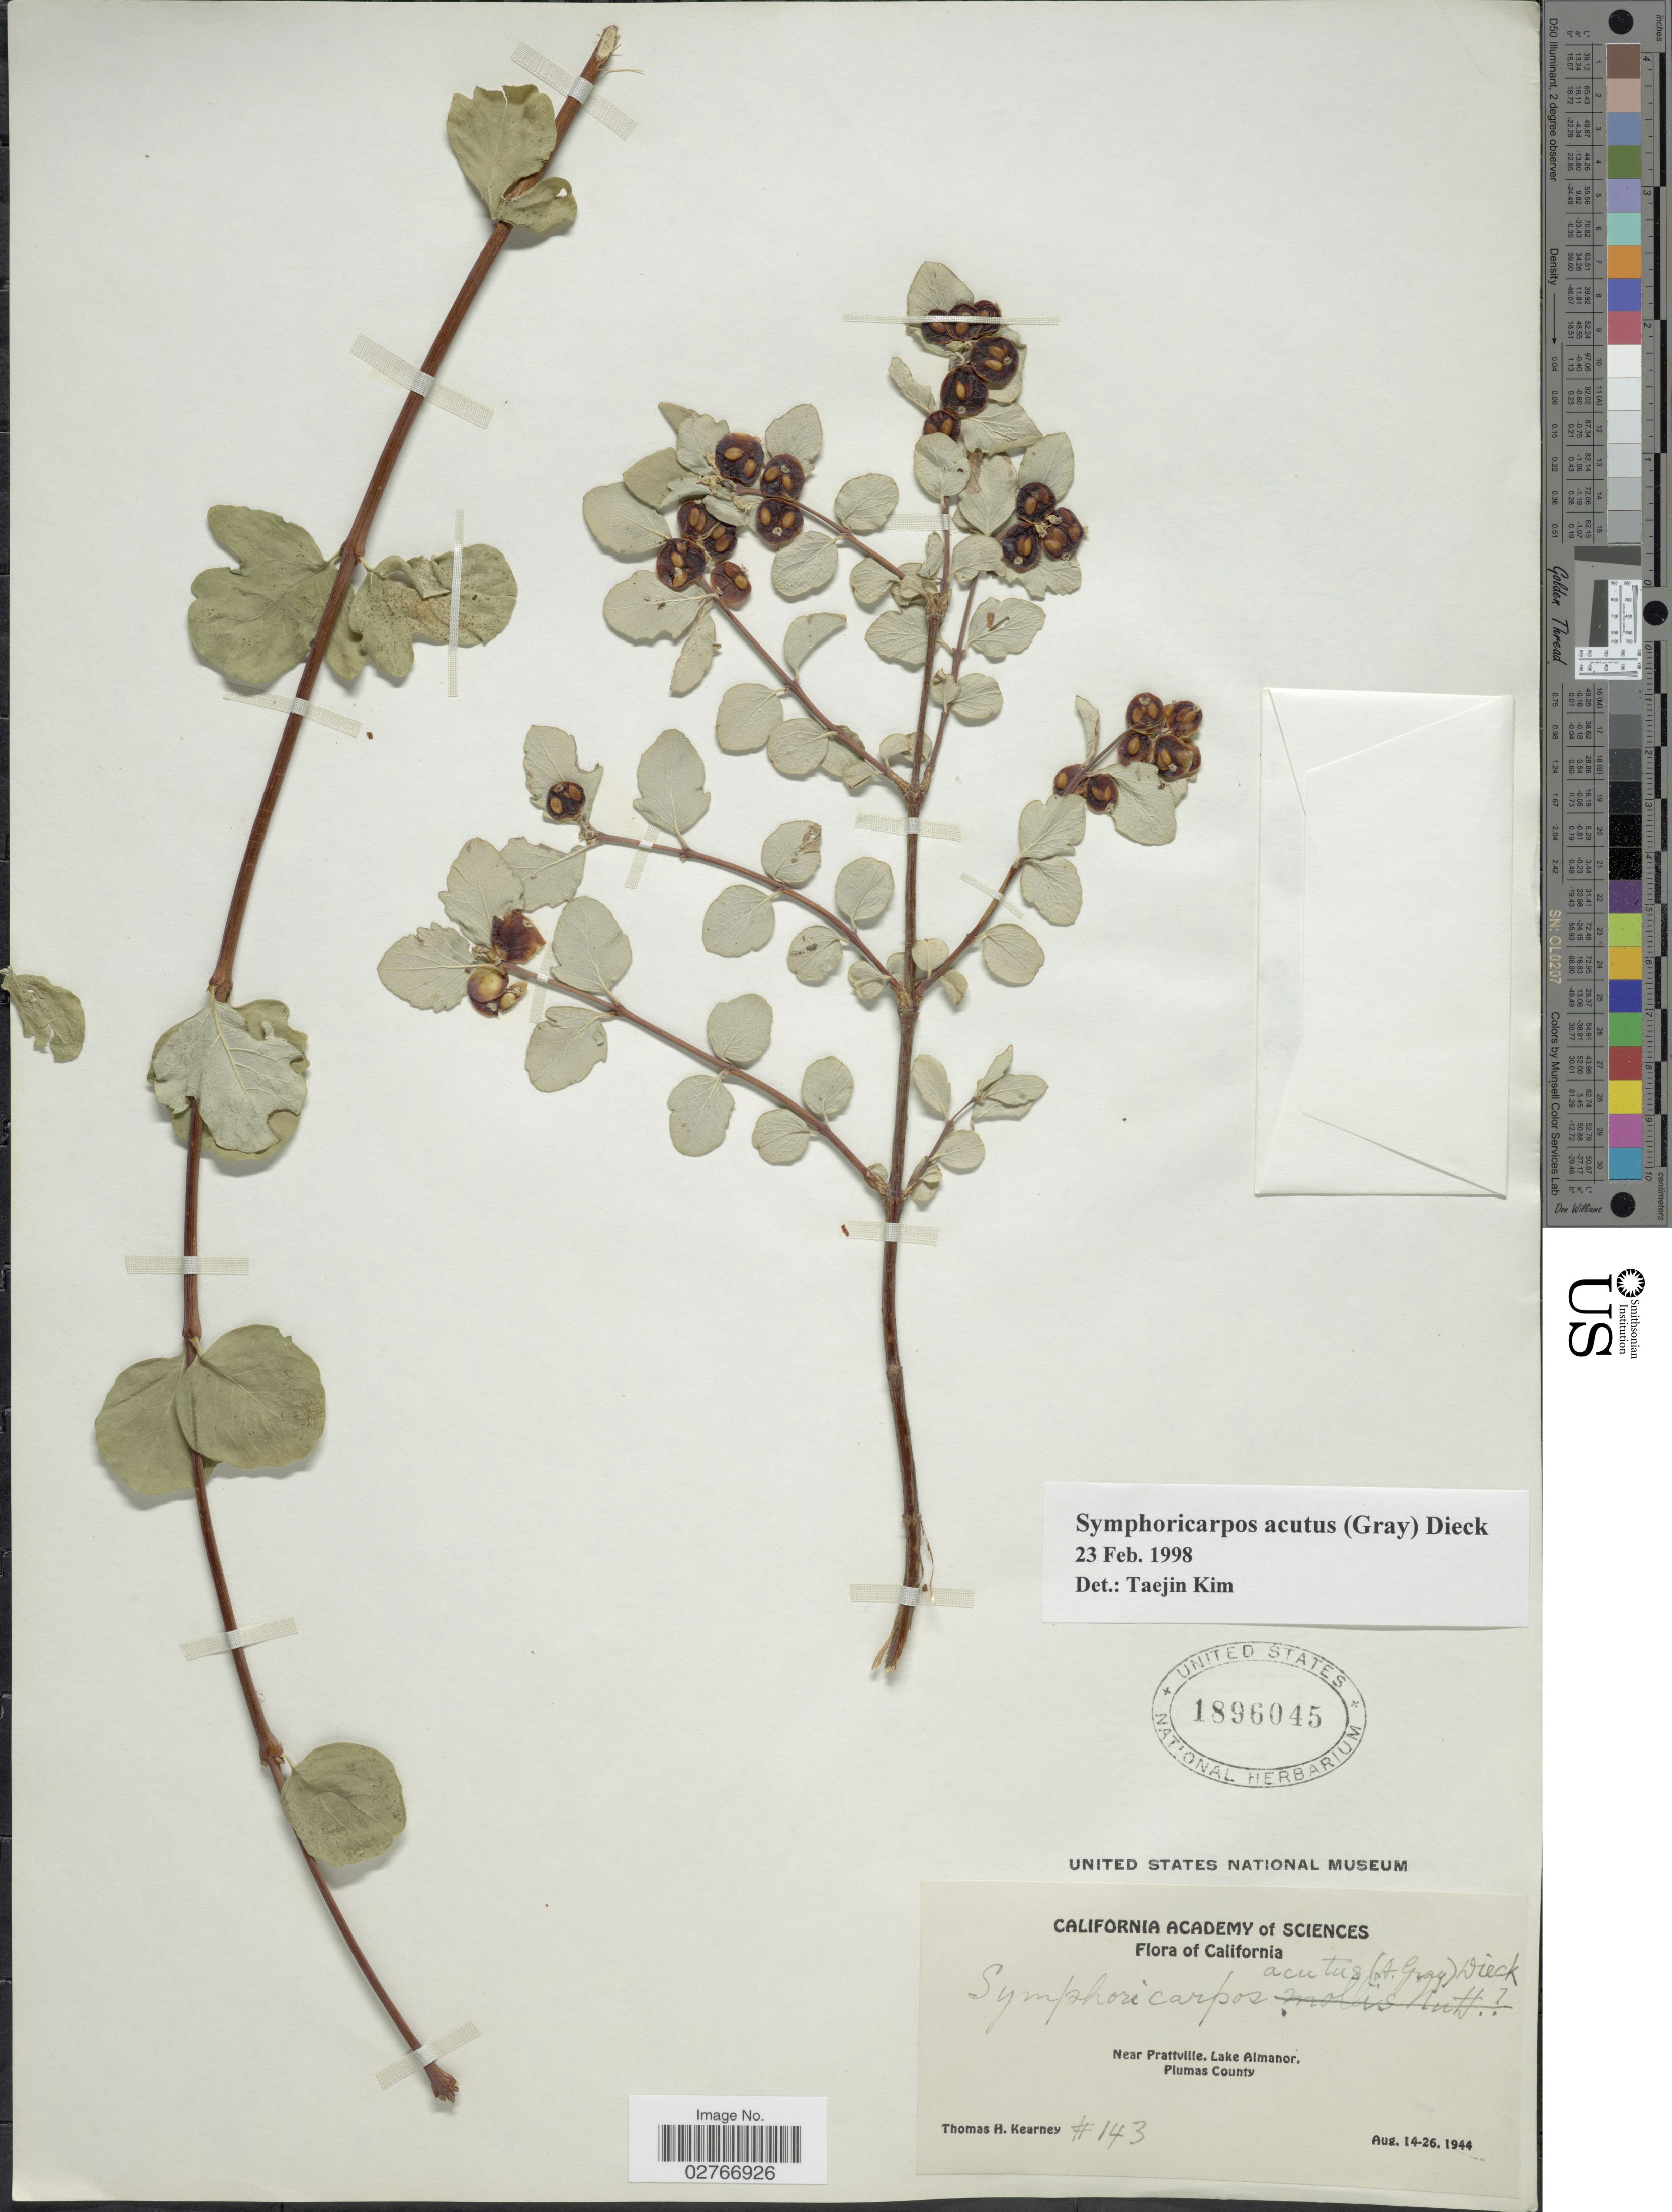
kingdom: Plantae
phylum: Tracheophyta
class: Magnoliopsida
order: Dipsacales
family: Caprifoliaceae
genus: Symphoricarpos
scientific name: Symphoricarpos acutus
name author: (A. Gray) Dieck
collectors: T. H. Kearney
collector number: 143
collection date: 1944-08-14/1944-08-26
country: United States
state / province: California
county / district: Plumas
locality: Near Prattville, Lake Almanor, Plumas County.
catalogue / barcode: US 1896045